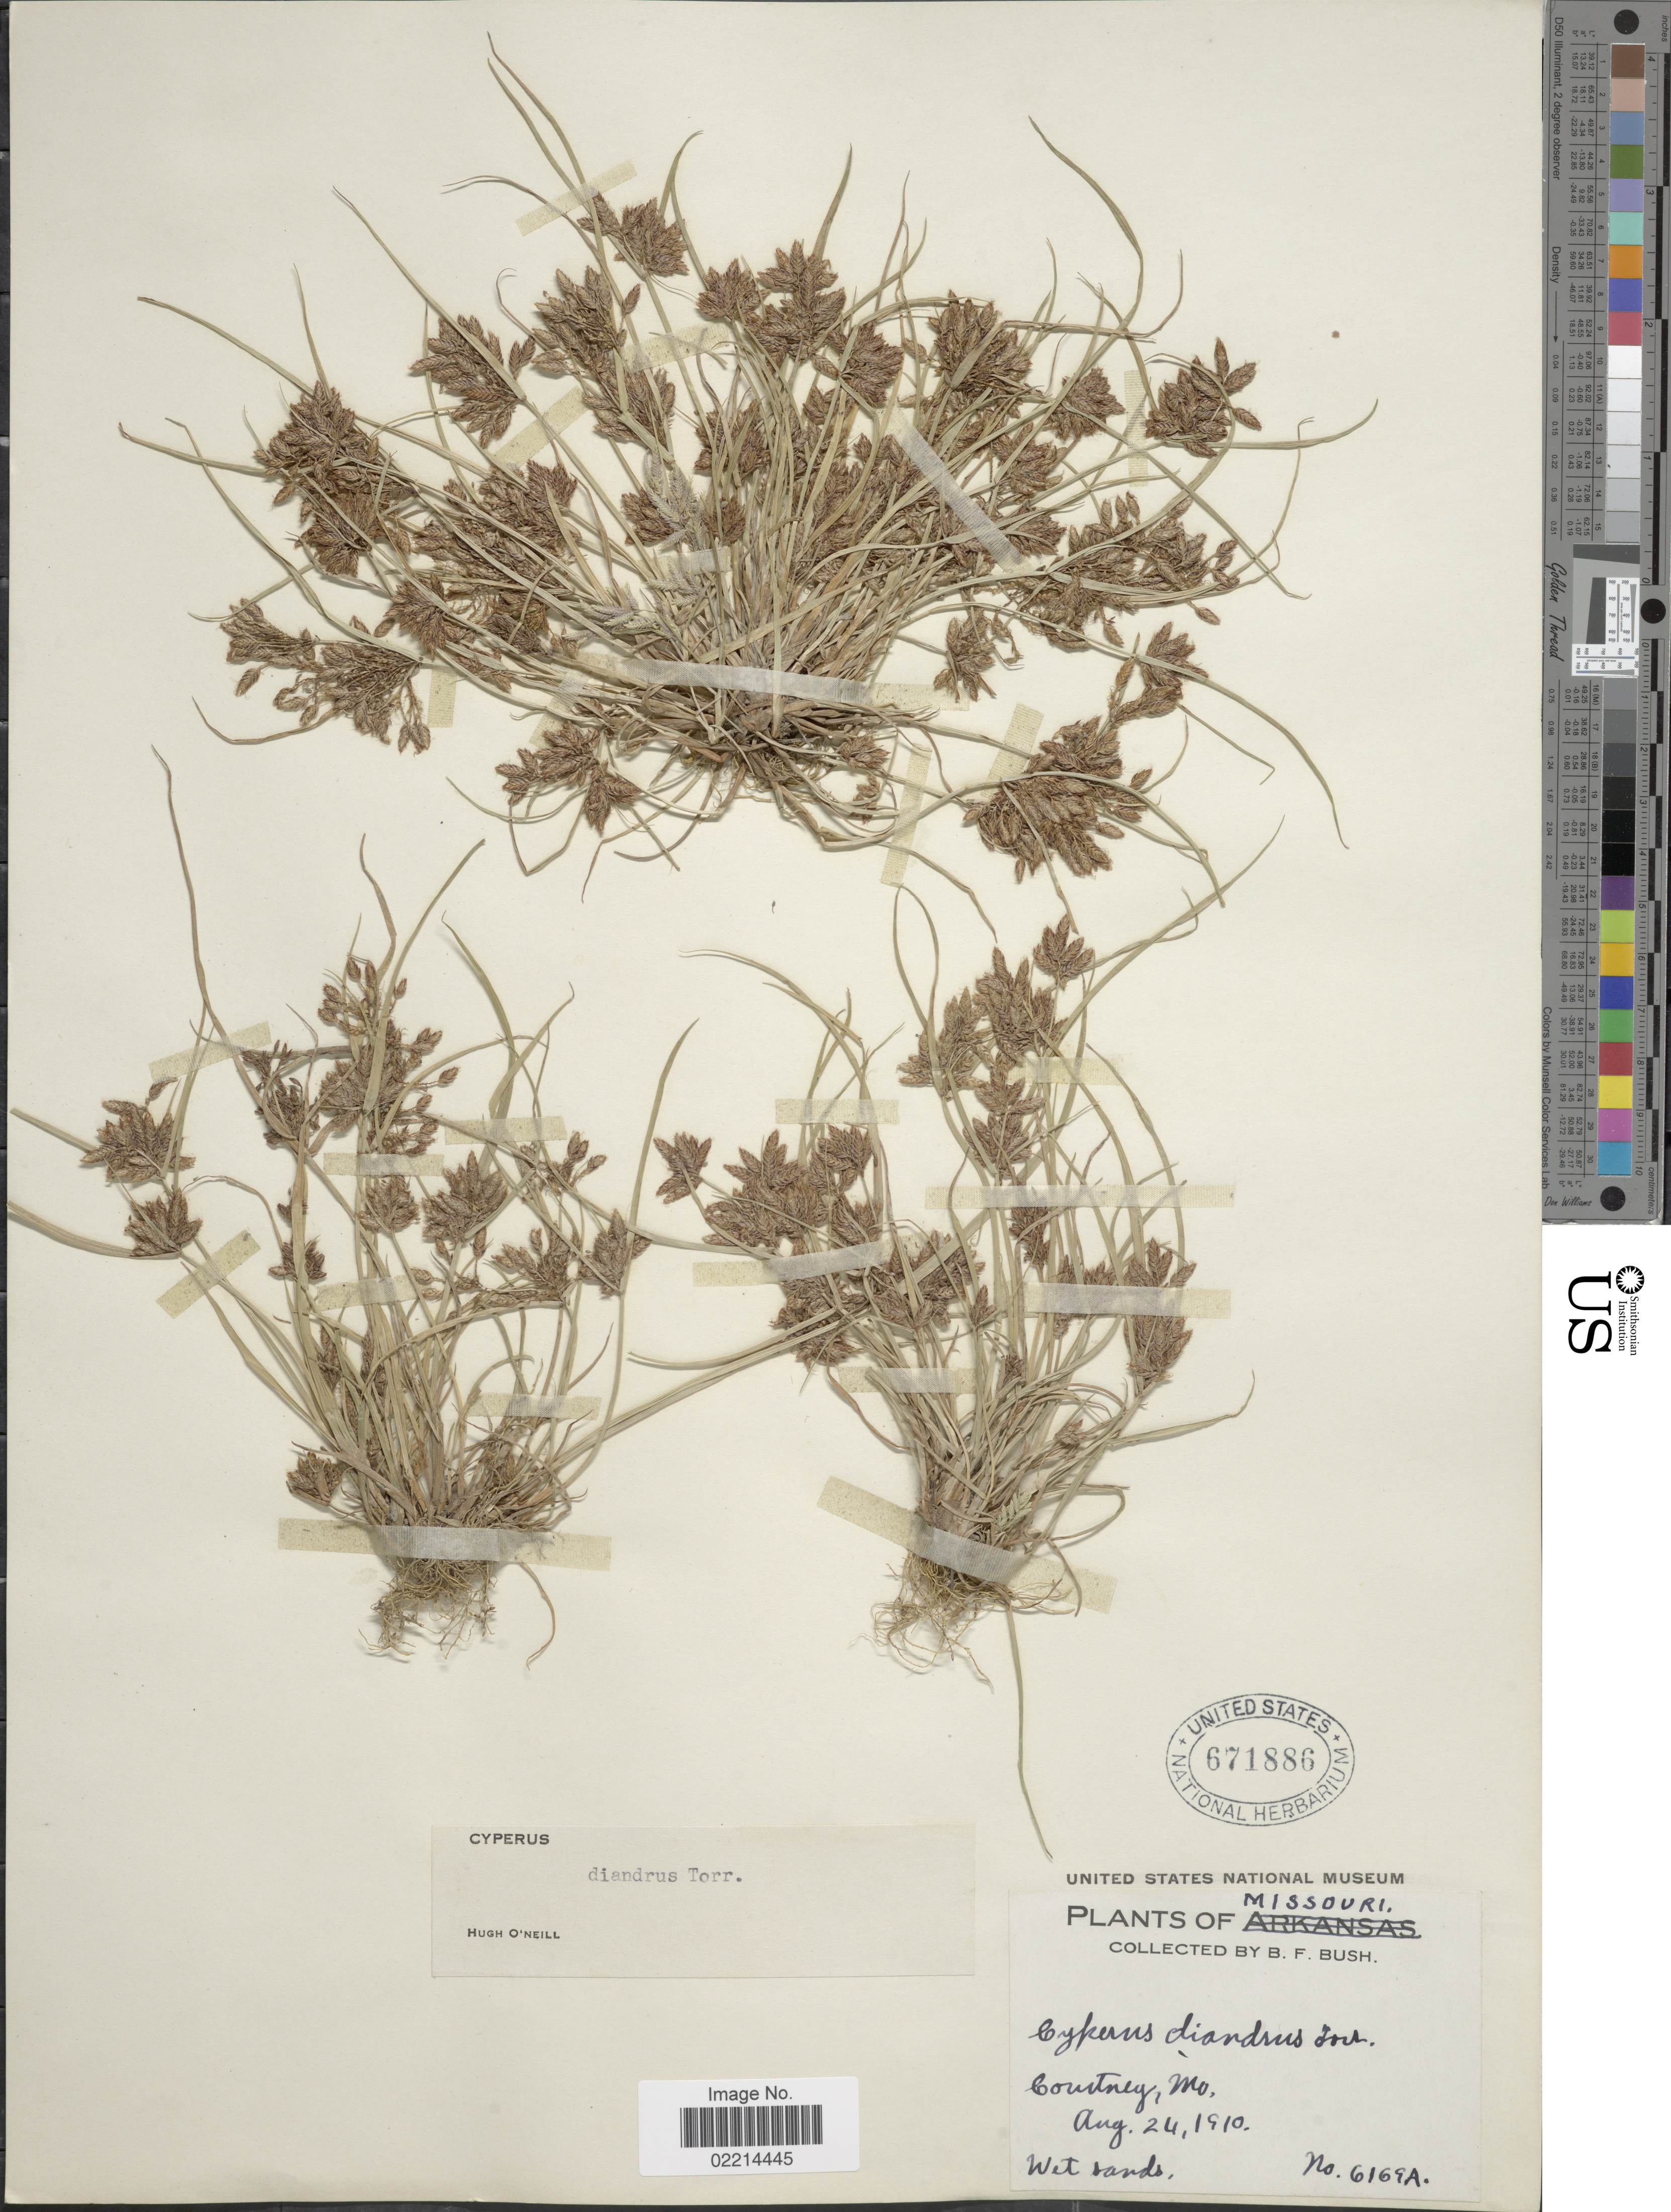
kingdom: Plantae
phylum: Tracheophyta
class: Liliopsida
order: Poales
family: Cyperaceae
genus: Cyperus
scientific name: Cyperus diandrus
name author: Torr.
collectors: B. F. Bush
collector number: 6169A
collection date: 1910-08-24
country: United States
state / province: Missouri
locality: Courtney, Mo.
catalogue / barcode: US 671886